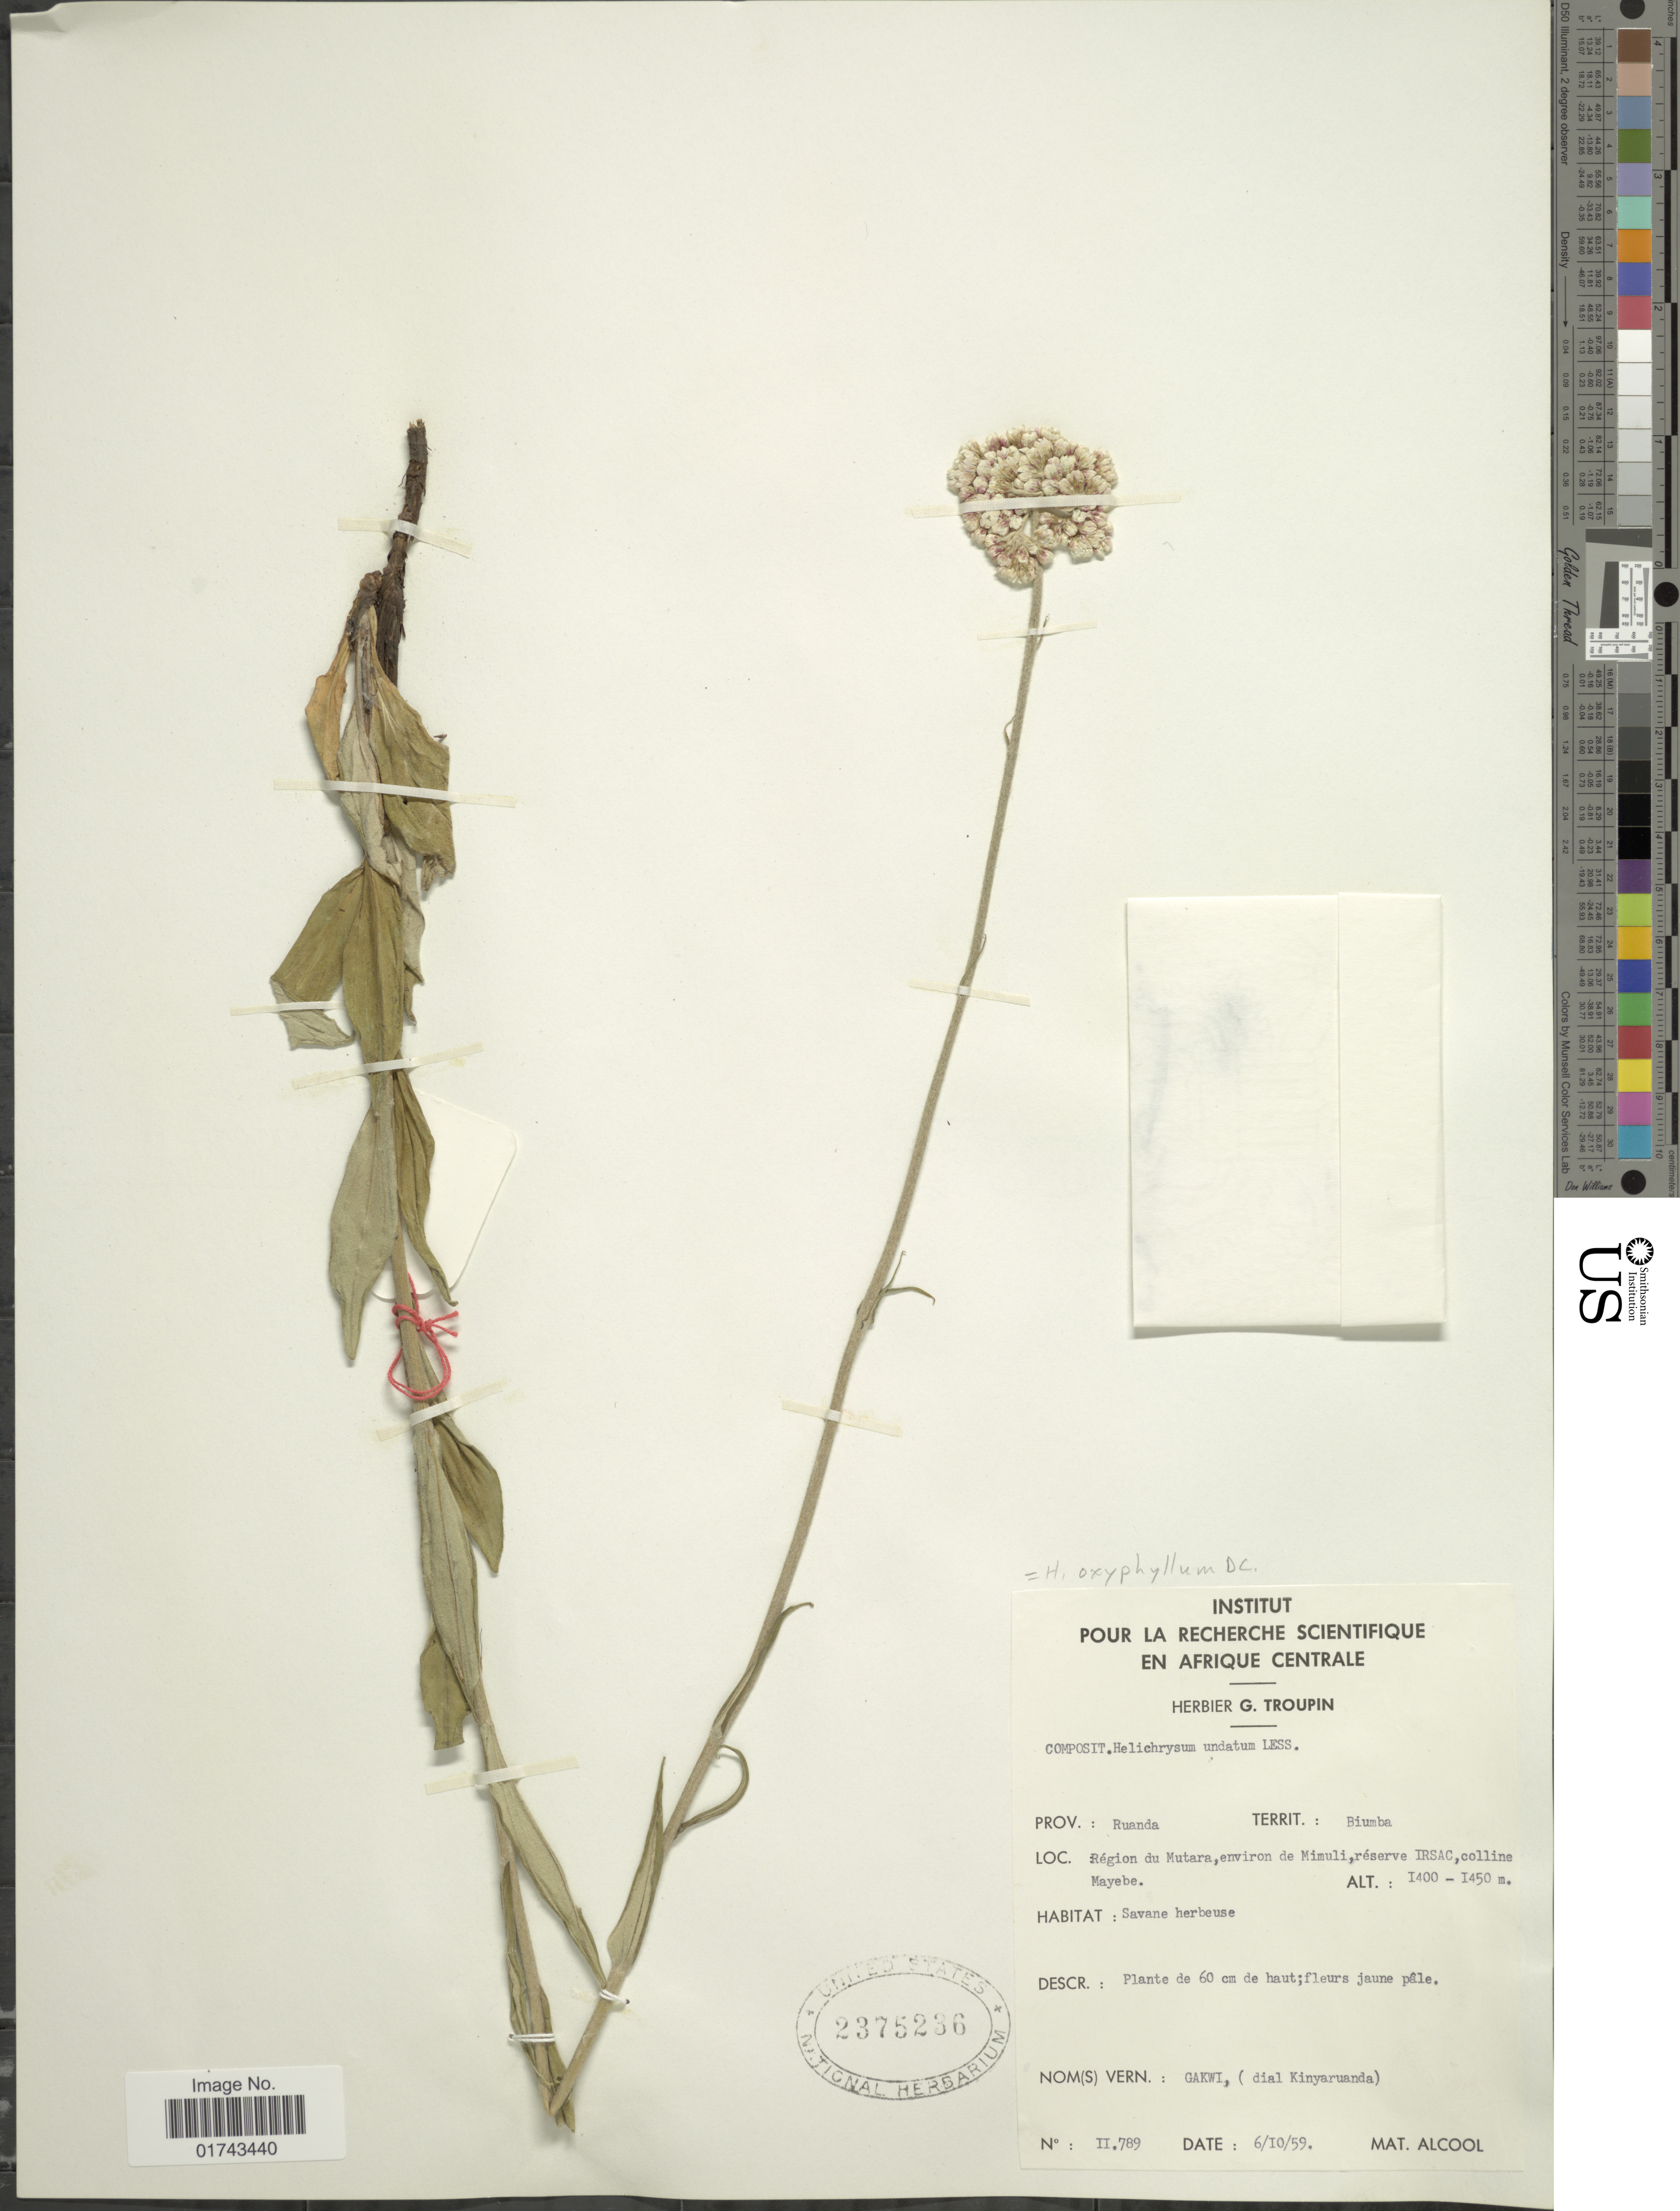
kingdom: Plantae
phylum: Tracheophyta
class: Magnoliopsida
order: Asterales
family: Asteraceae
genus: Helichrysum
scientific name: Helichrysum nudifolium var. oxyphyllum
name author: (DC.) Beentje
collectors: ex herb. G. Troupin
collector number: II 789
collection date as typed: Transcribed d/m/y: 6/10/59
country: Rwanda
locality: Prov. : Ruanda, Territ.: Biumba, Region du Mutara, environl de Mimuli, reserve Irsac, colline Mayebe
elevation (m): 1400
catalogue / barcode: US 2375236